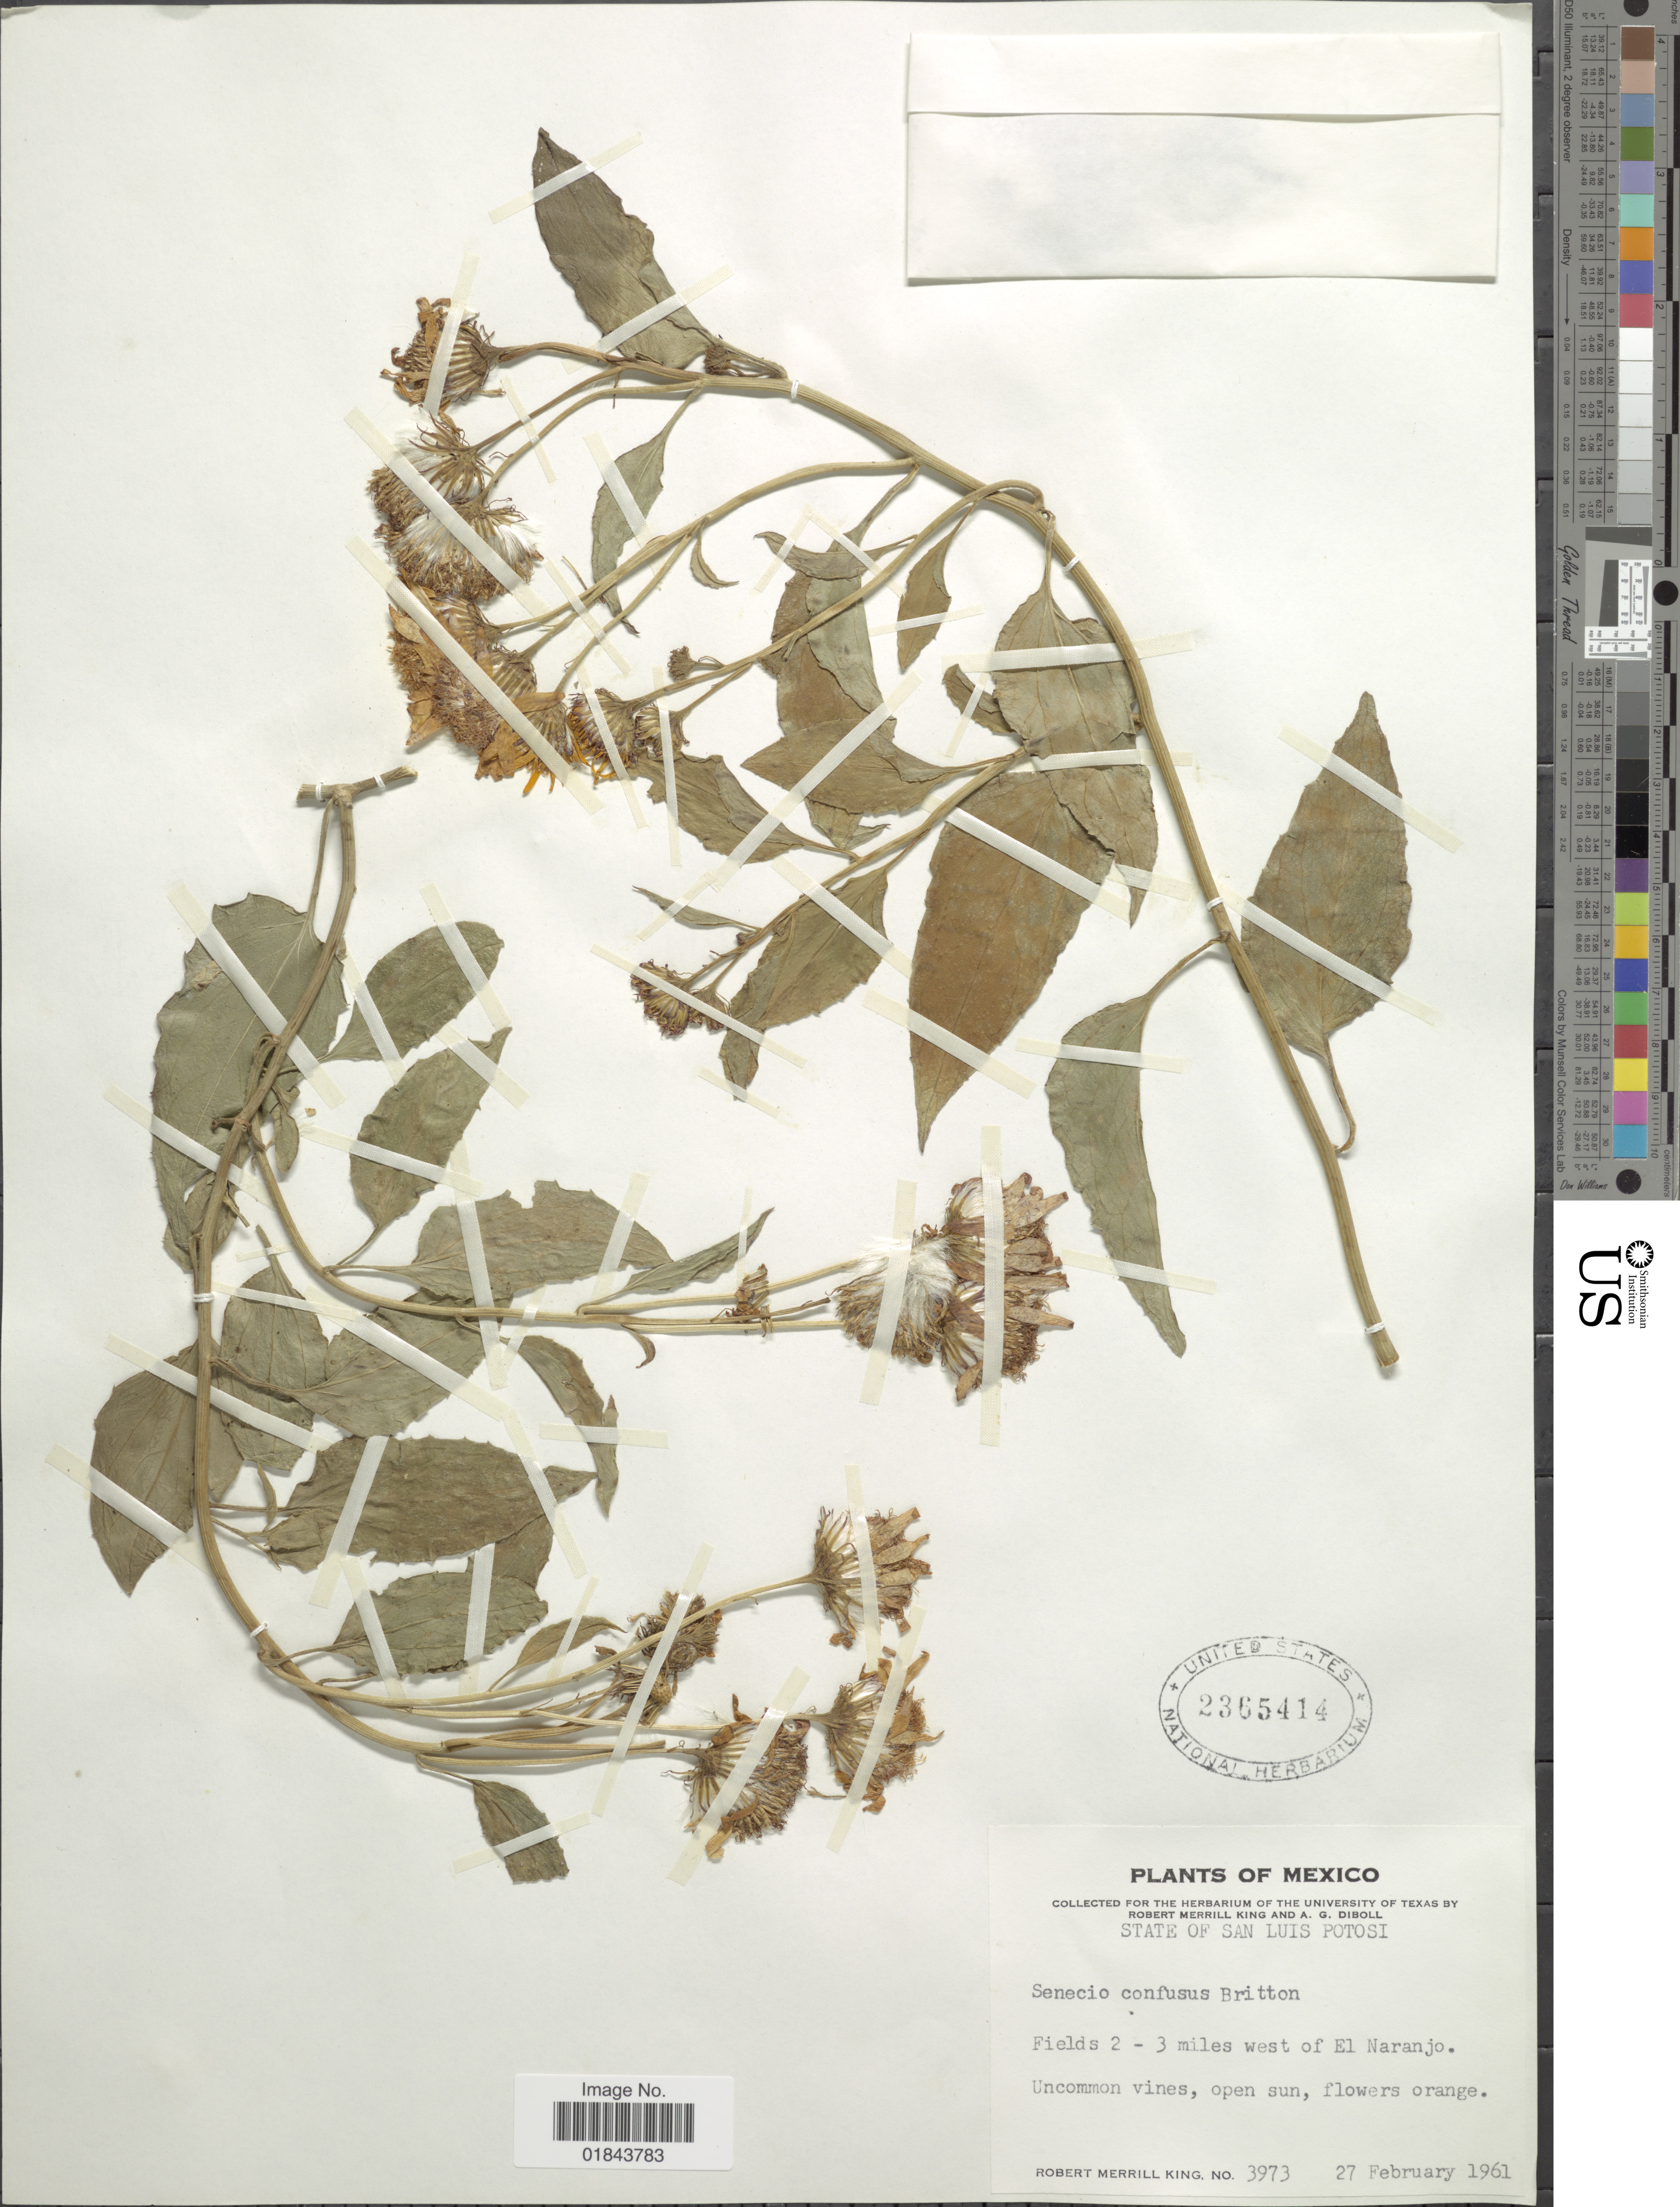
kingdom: Plantae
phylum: Tracheophyta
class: Magnoliopsida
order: Asterales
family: Asteraceae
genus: Pseudogynoxys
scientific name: Pseudogynoxys chenopodioides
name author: (Kunth) Cabrera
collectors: R. M. King & A. Diboll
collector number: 3973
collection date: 1961-02-27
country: Mexico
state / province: San Luis Potosí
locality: State of San Luis Potosi. Fields 2 - 3 miles west of El Naranjo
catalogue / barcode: US 2365414